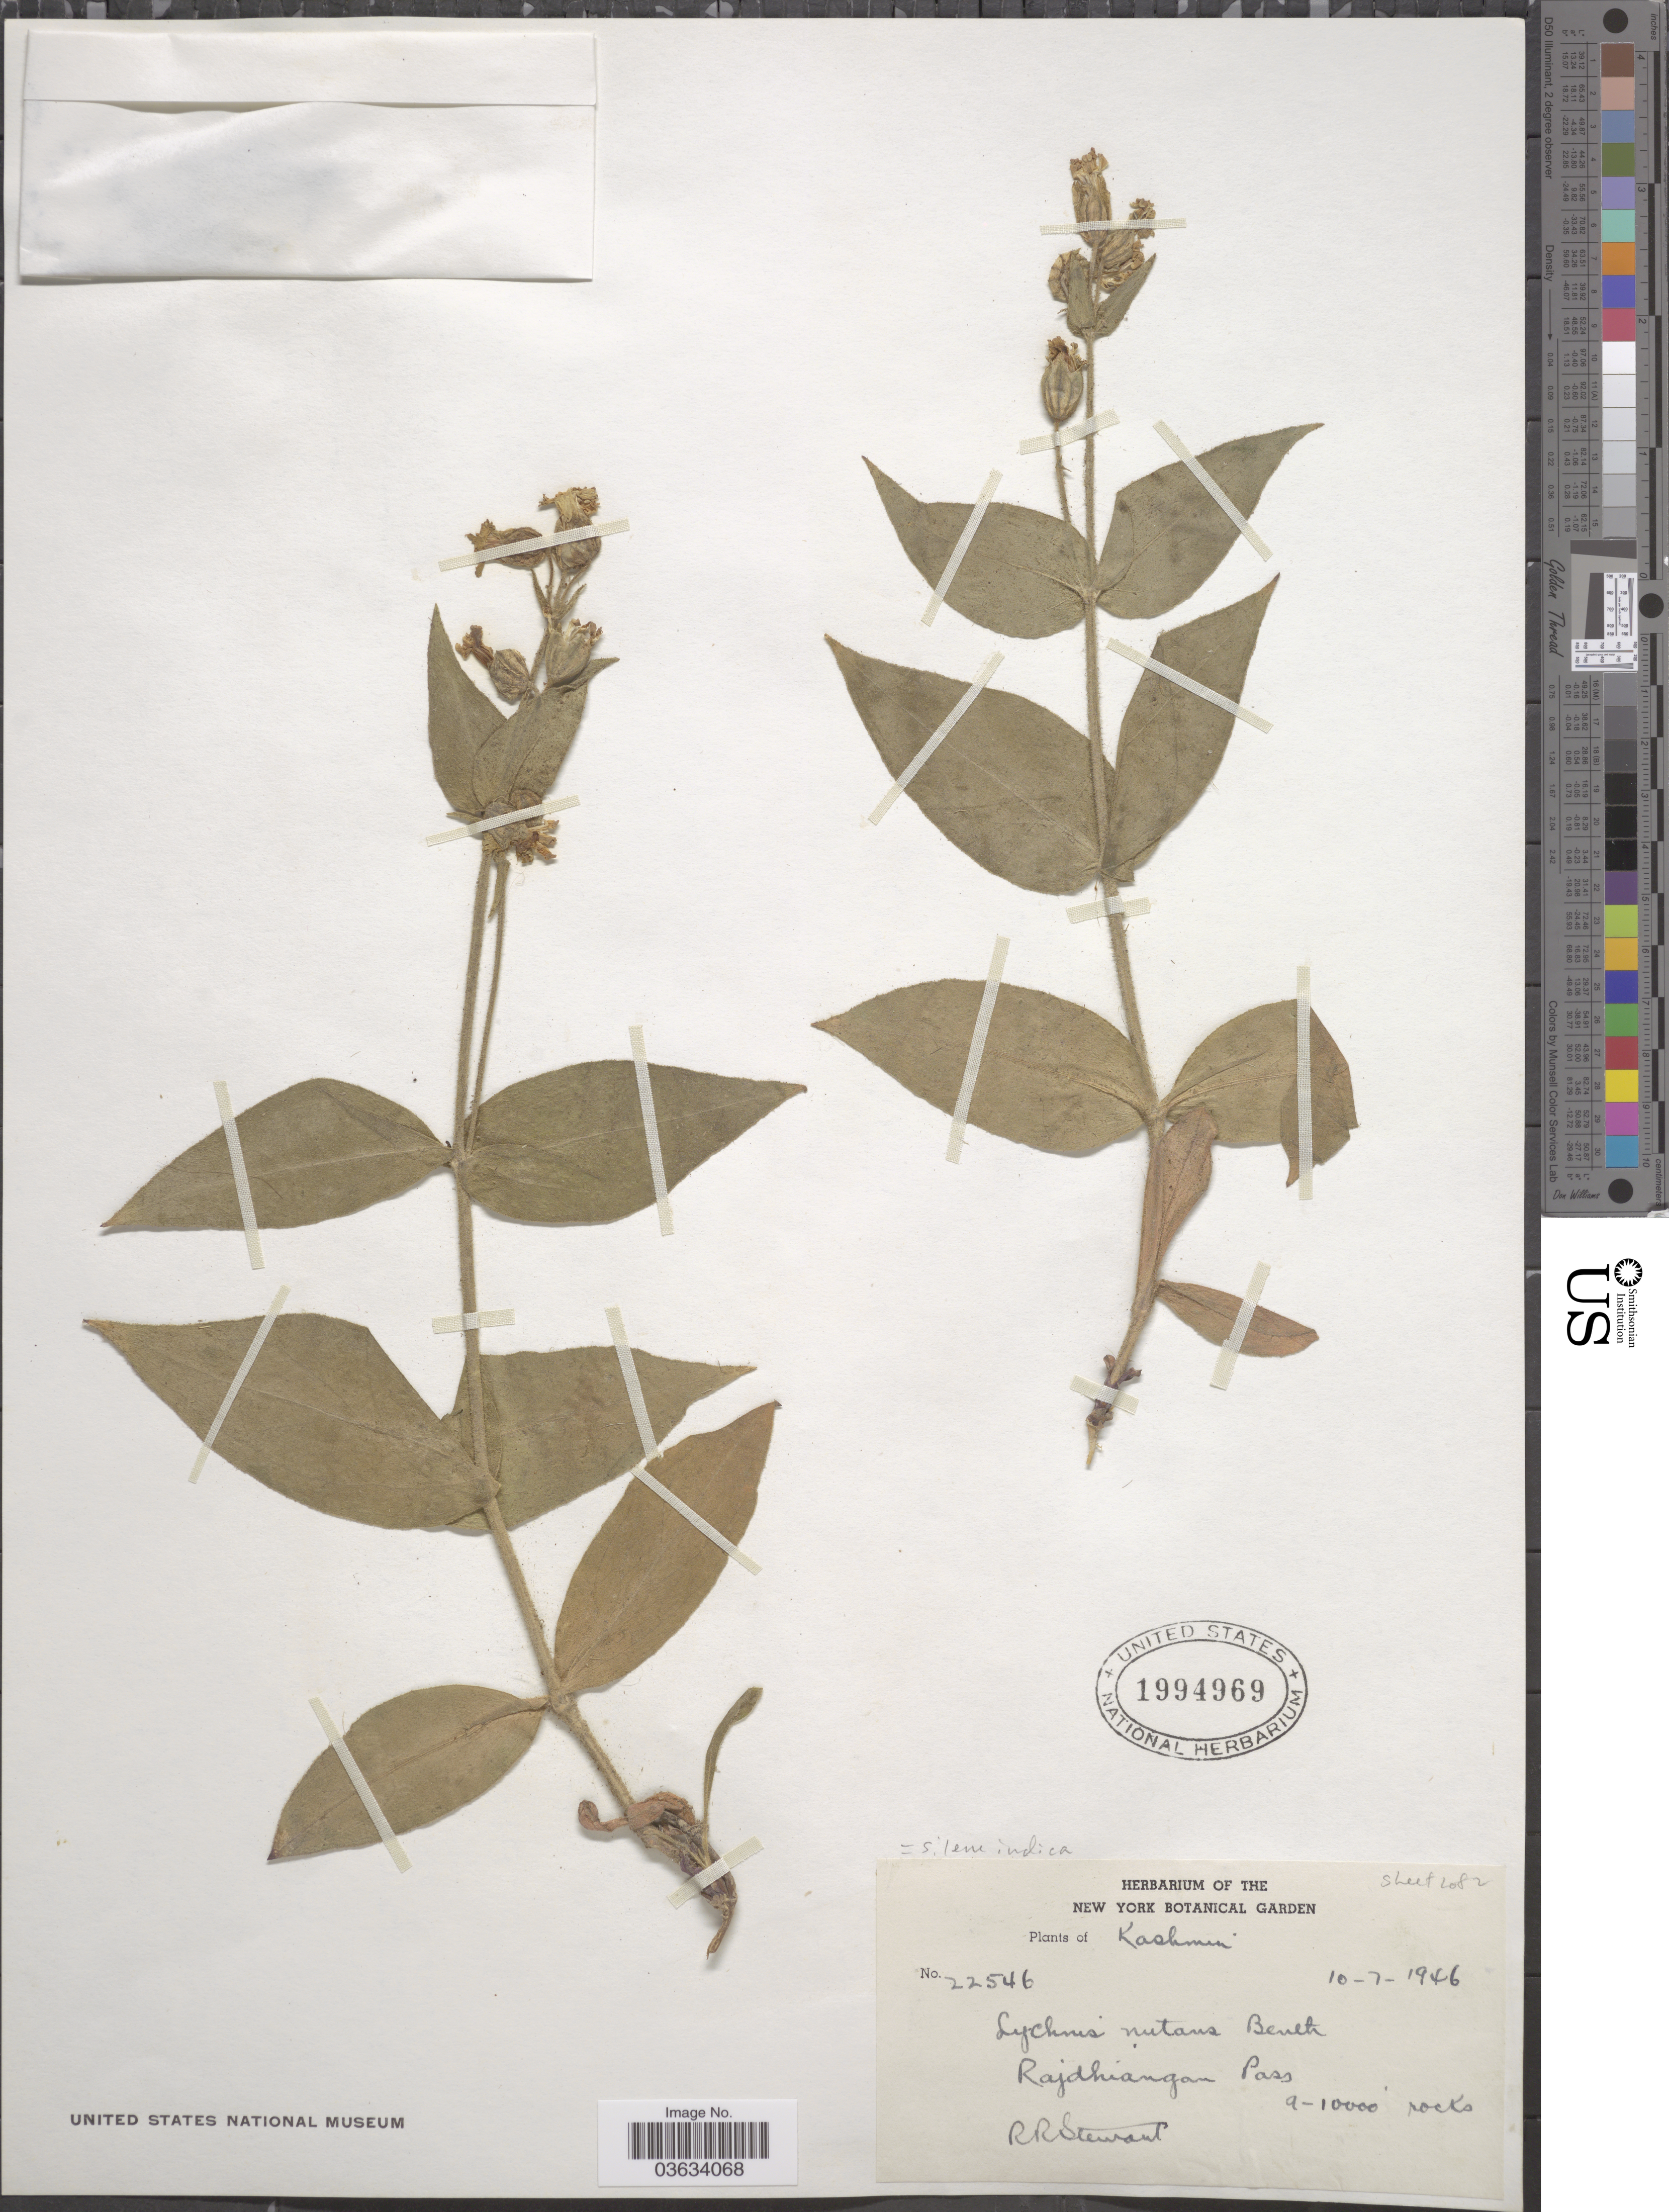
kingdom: Plantae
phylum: Tracheophyta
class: Magnoliopsida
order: Caryophyllales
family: Caryophyllaceae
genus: Silene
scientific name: Silene indica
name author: (Roxb.) Roxb. ex Otth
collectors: R. Stewart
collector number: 22546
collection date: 1946-07-10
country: India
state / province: Jammu and Kashmir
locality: Kashmir. Rajdhiangan Pass.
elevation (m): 2743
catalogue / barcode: US 1994969